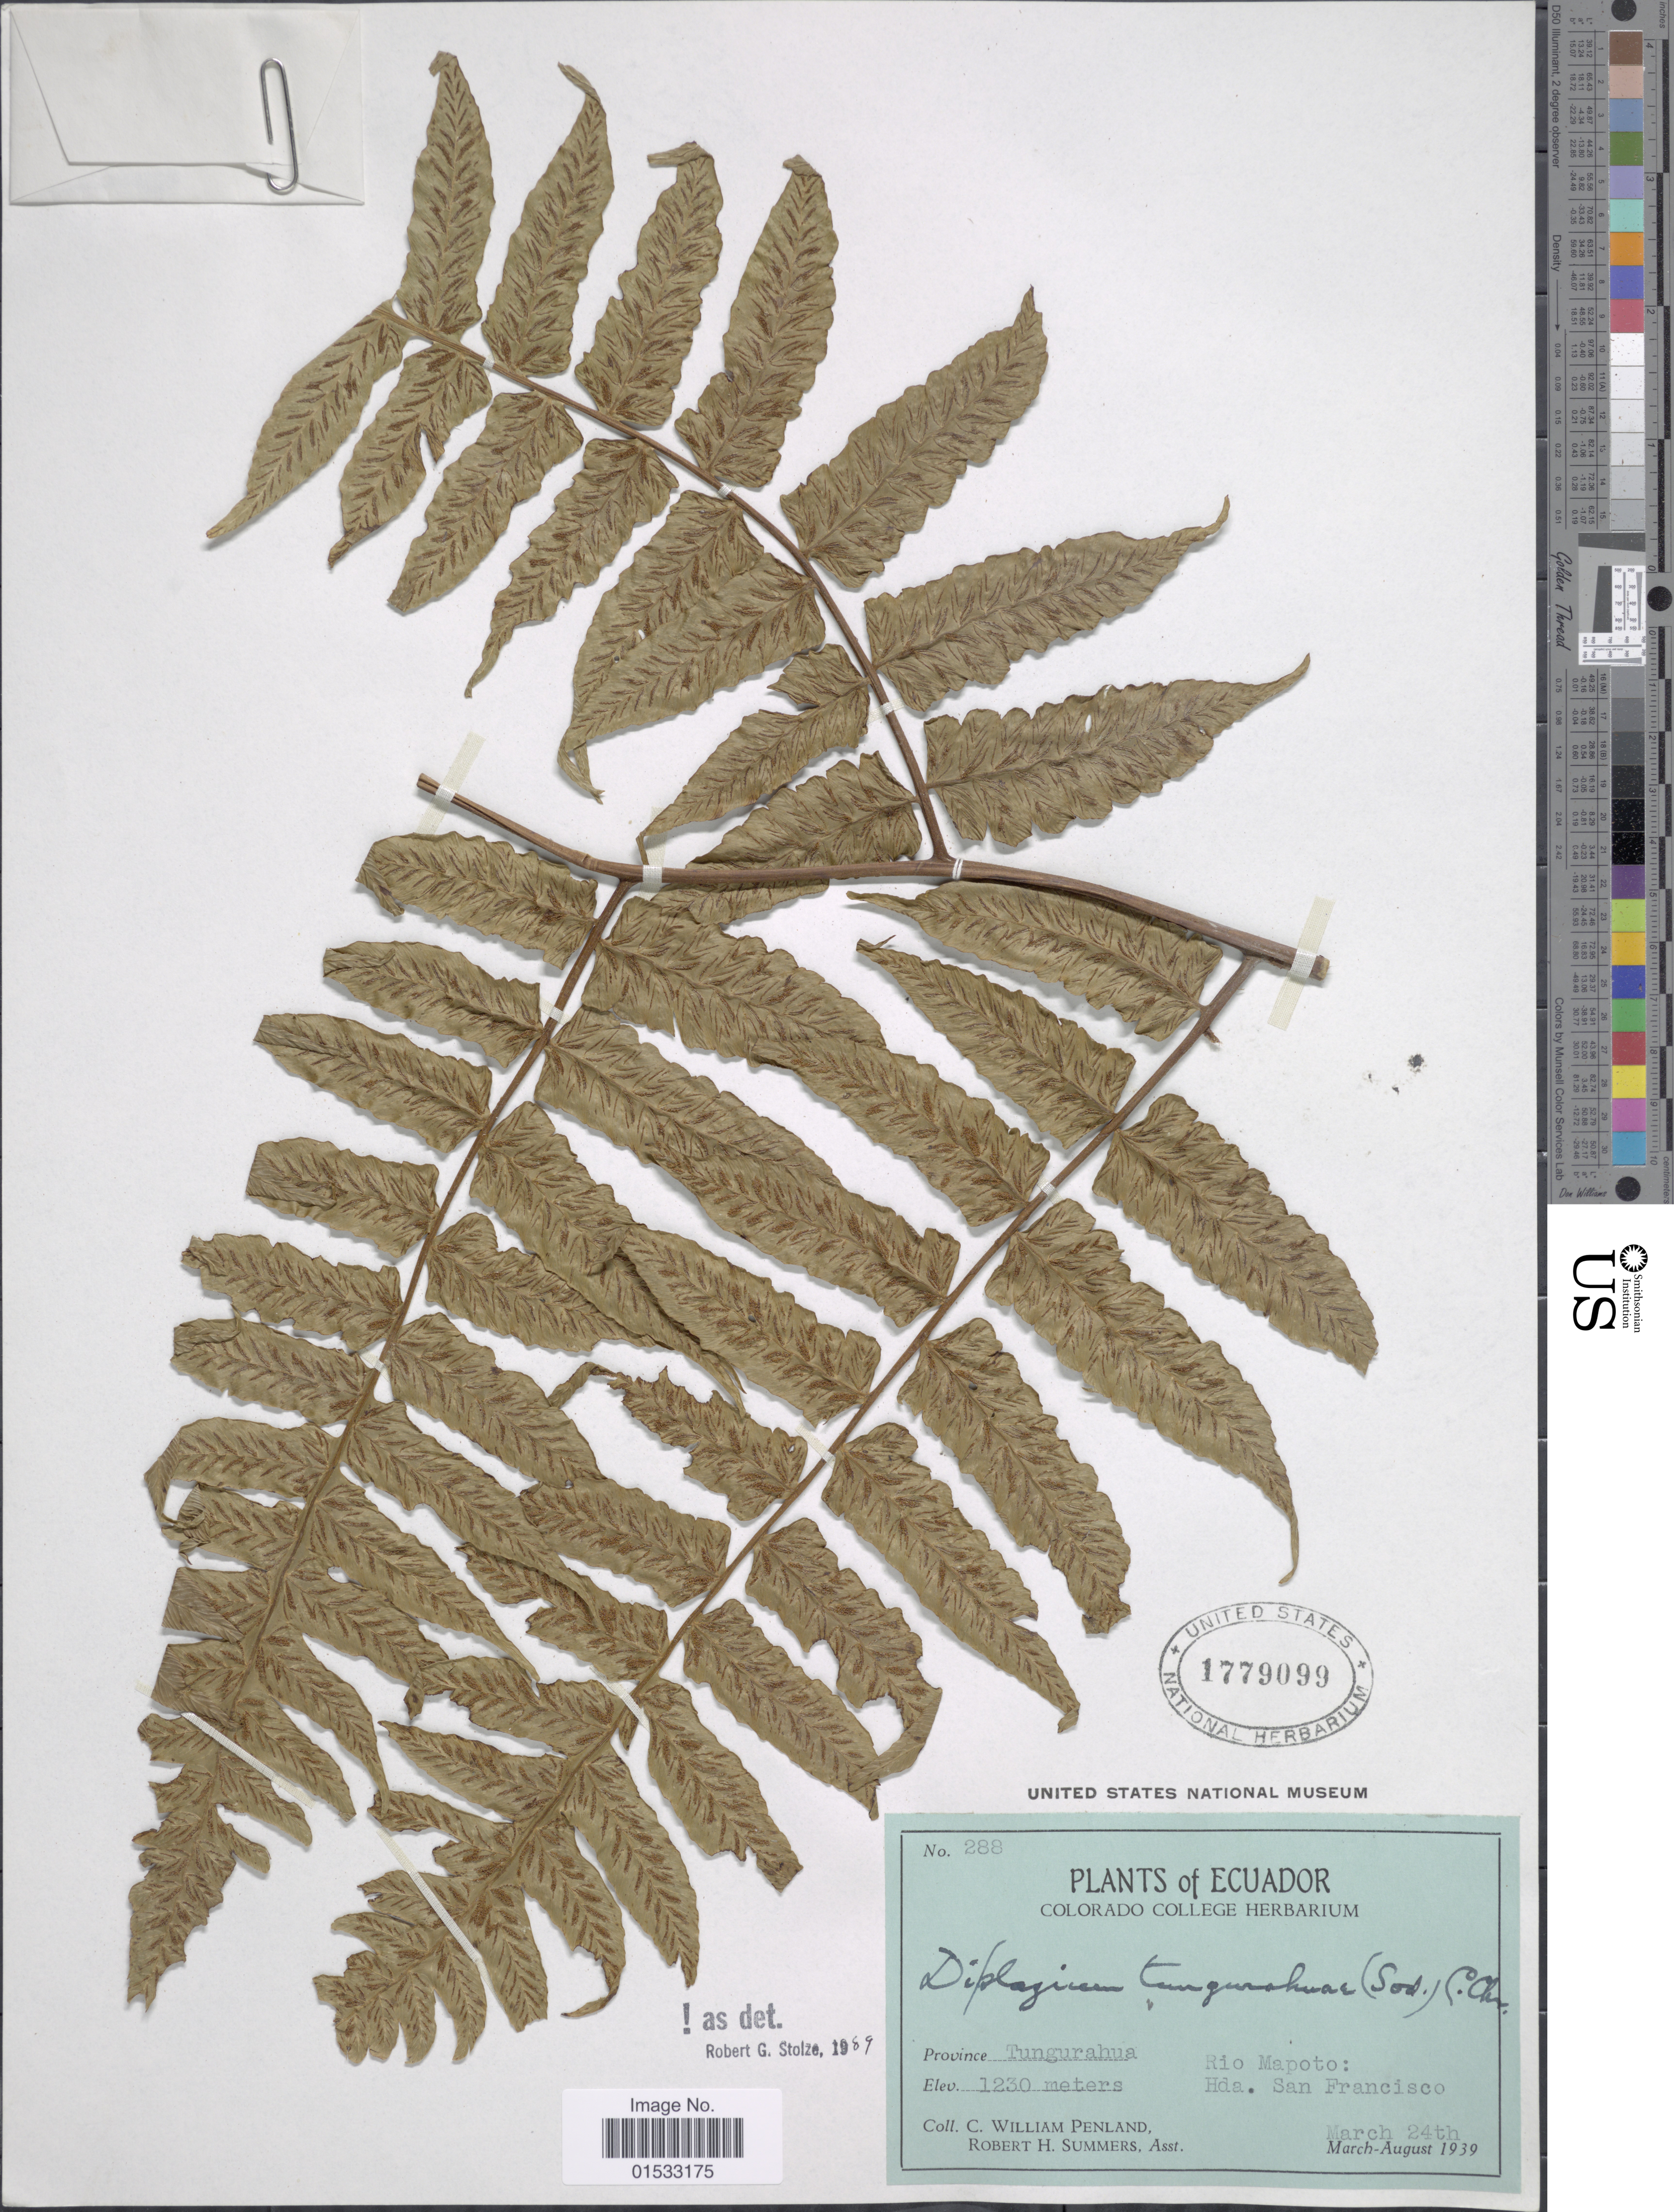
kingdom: Plantae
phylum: Tracheophyta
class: Polypodiopsida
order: Polypodiales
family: Athyriaceae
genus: Diplazium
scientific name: Diplazium tungurahuae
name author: (Sodiro) C. Chr.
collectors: C. W. Penland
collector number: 288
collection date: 1939-03-24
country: Ecuador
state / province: Tungurahua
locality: Rio Mapoto, Hda. San Francisco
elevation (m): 1230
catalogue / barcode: US 1779090